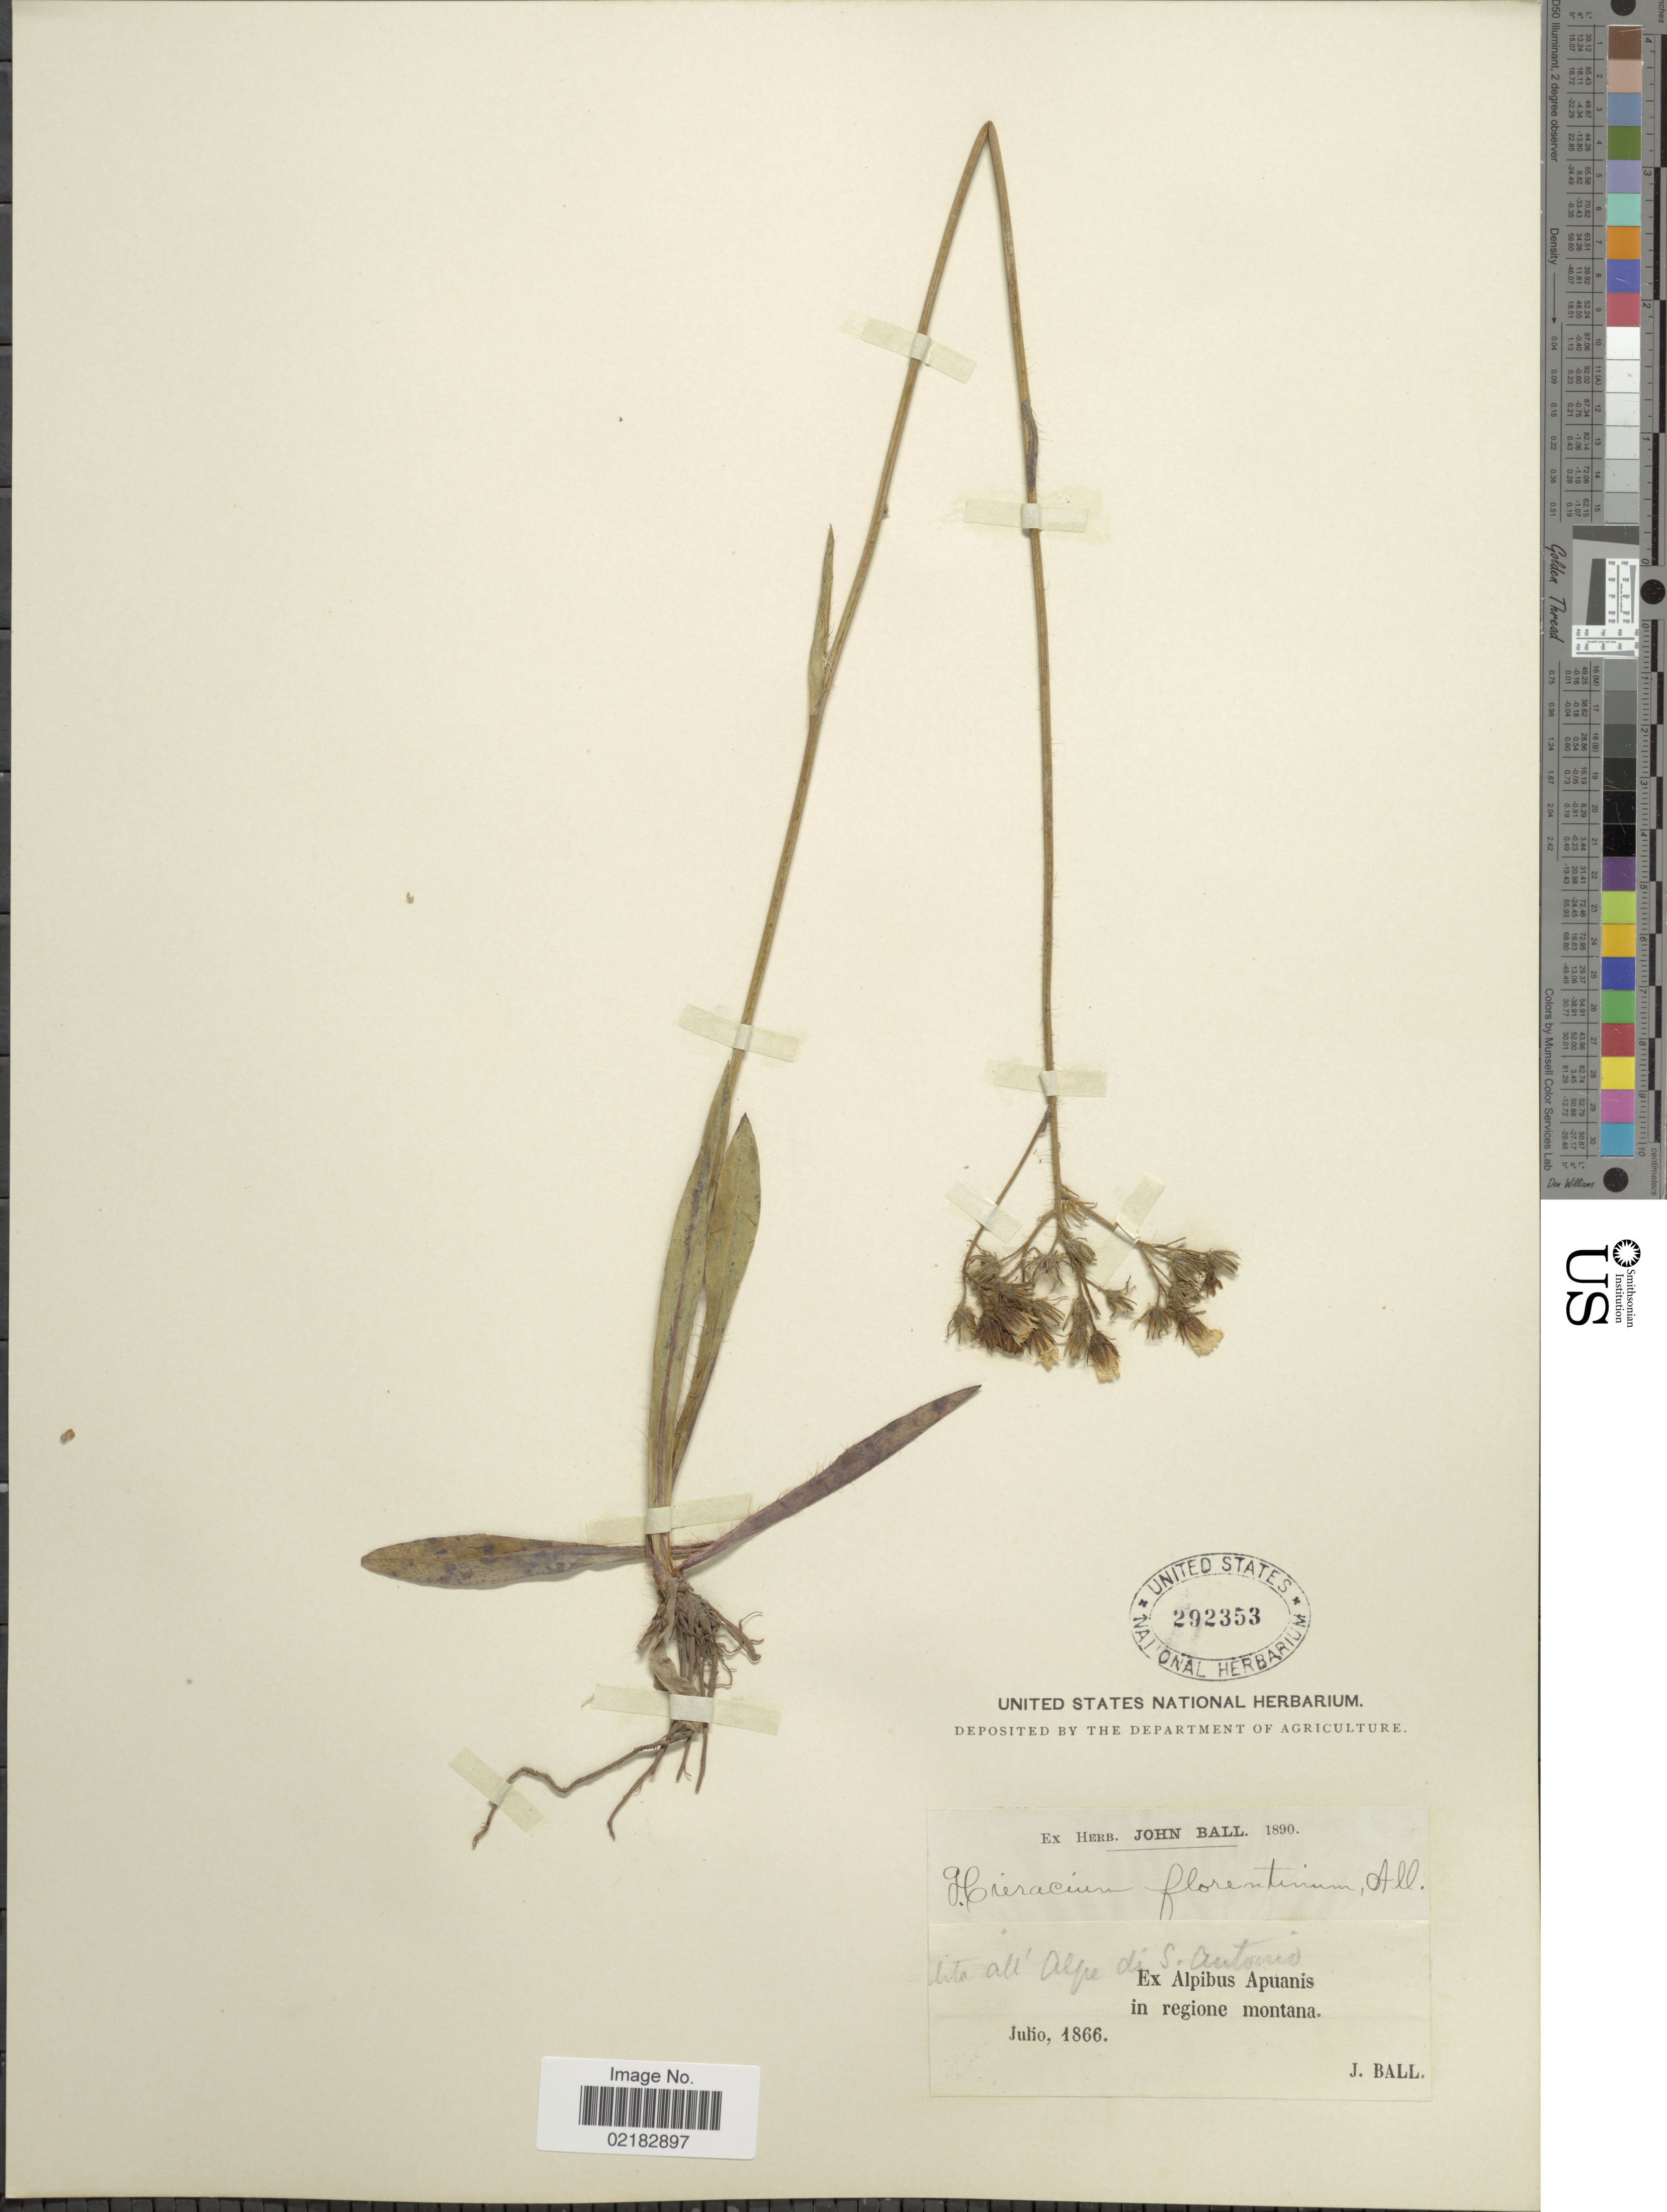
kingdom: Plantae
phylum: Tracheophyta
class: Magnoliopsida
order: Asterales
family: Asteraceae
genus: Hieracium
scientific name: Hieracium florentinum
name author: All.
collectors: J. Ball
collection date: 1866-07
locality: Ex Alpibus Apuanis in regione montana.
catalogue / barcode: US 292353